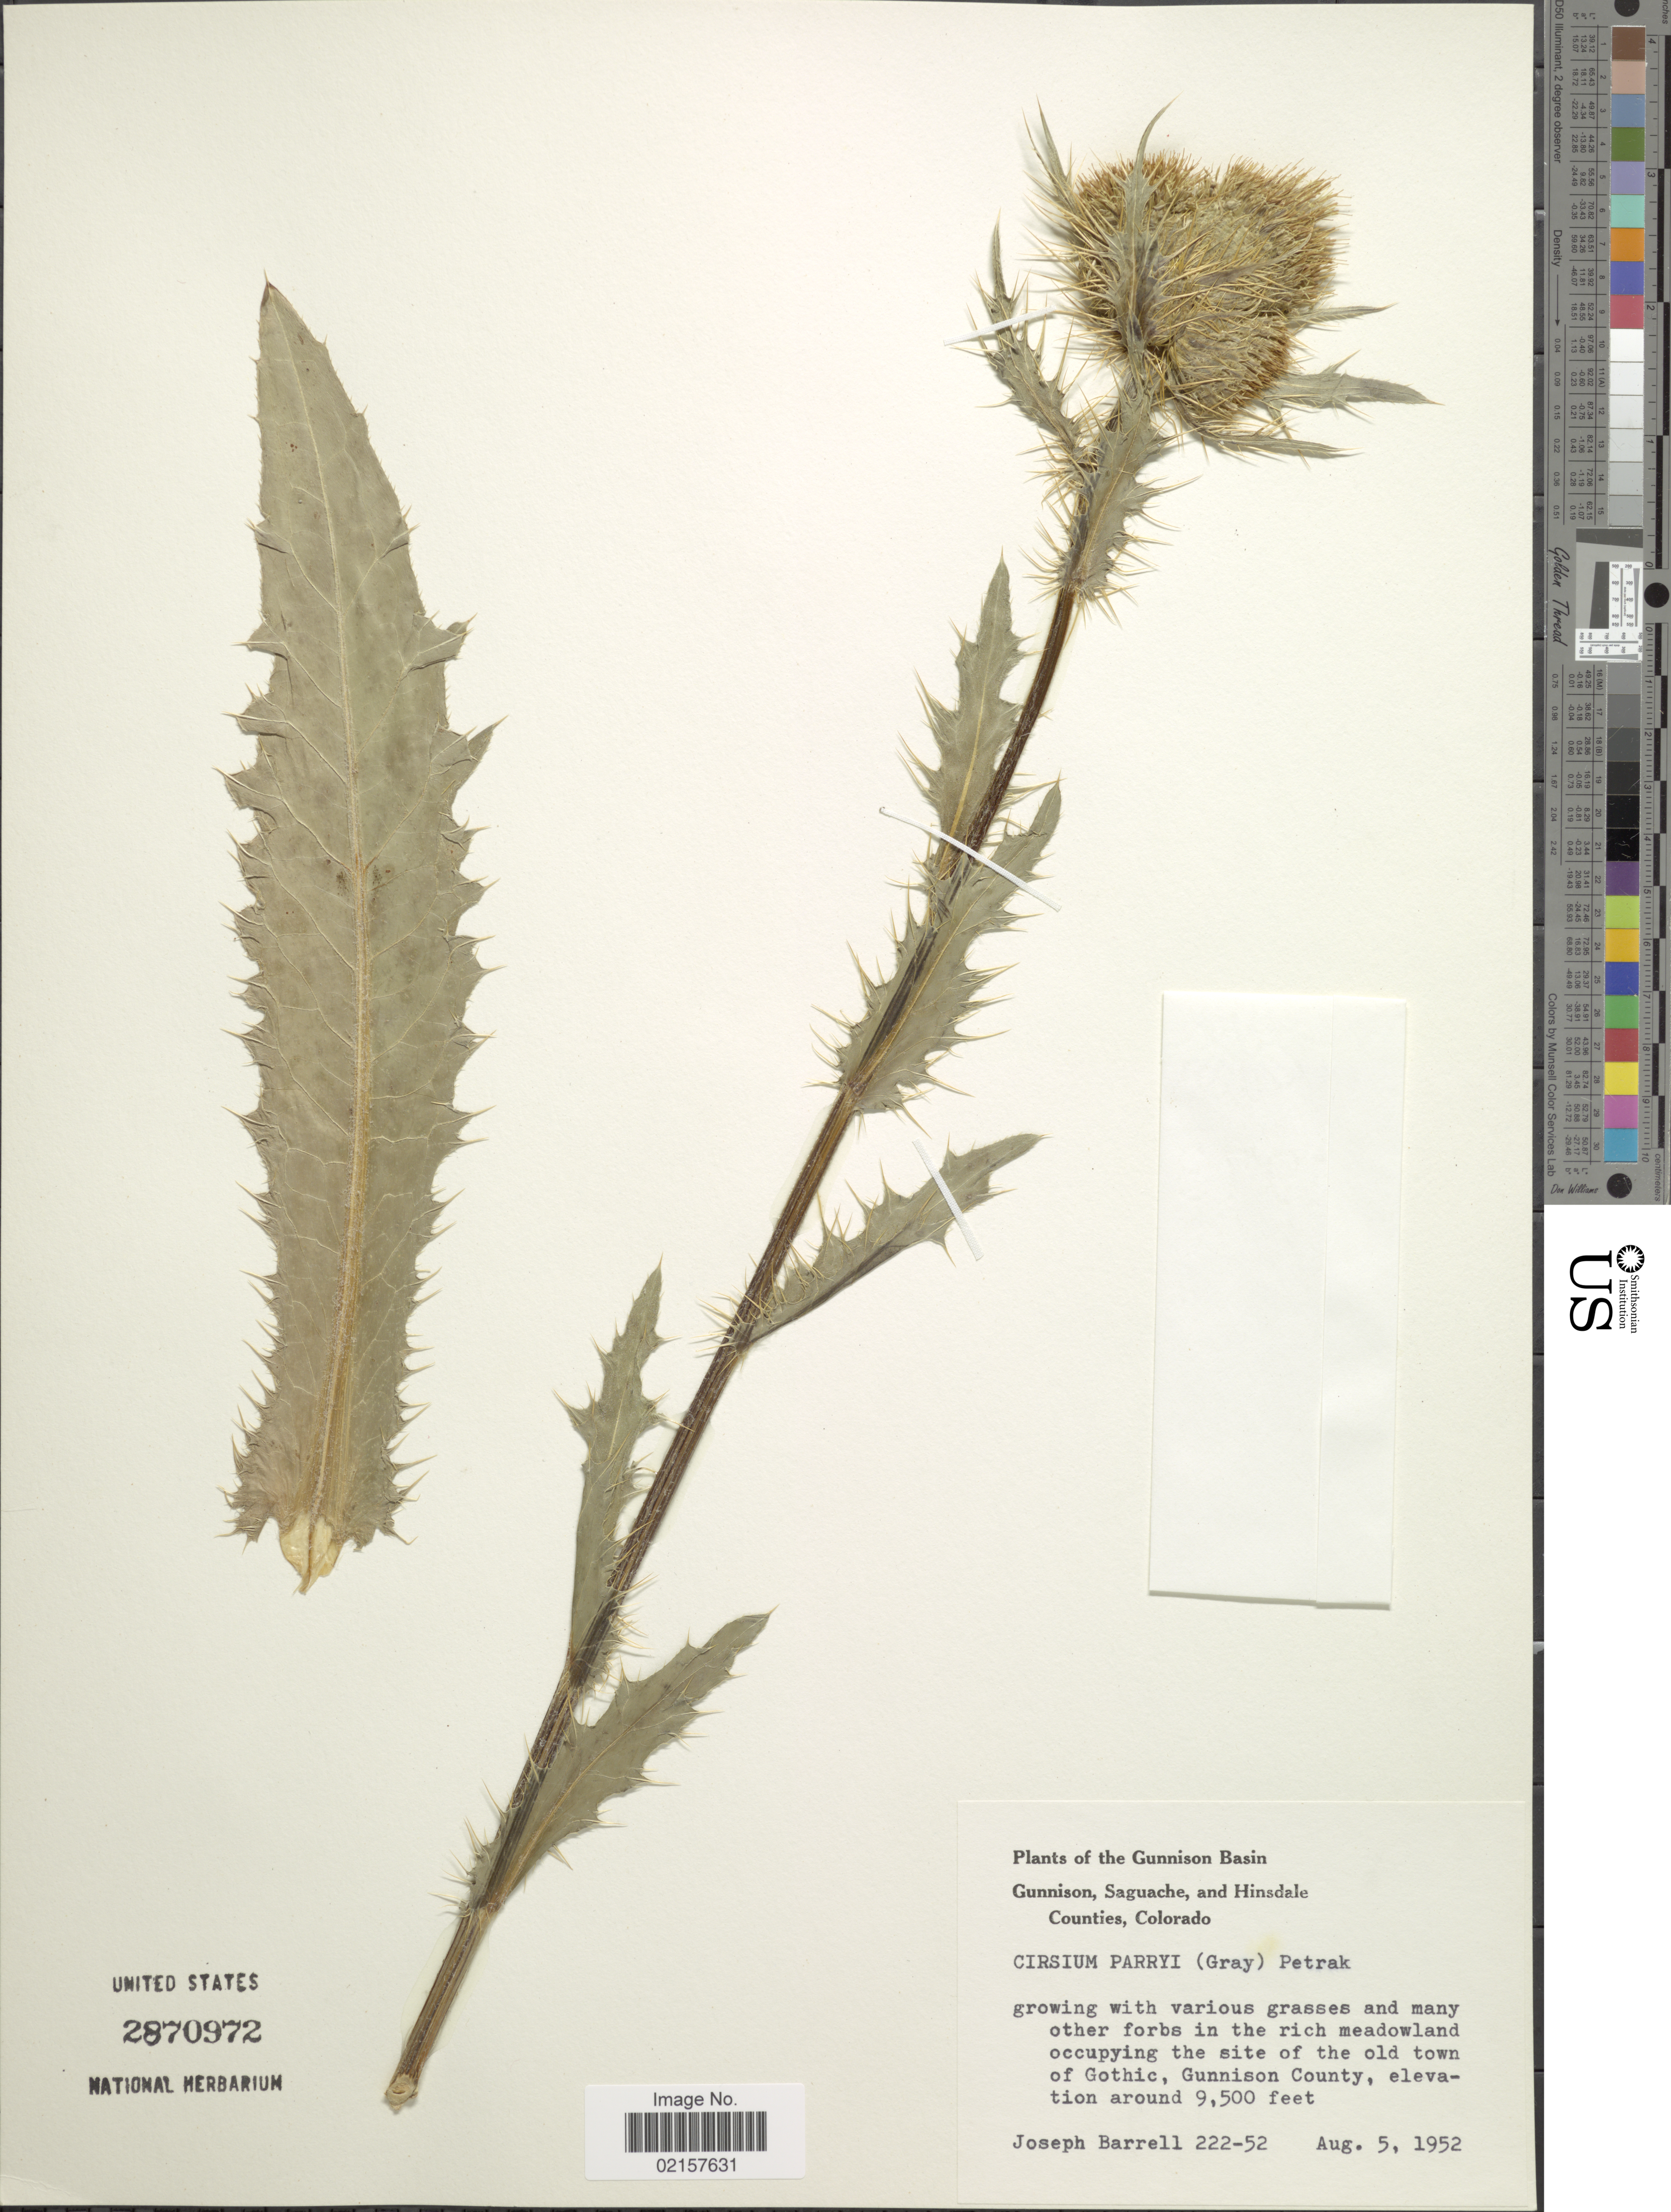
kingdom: Plantae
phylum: Tracheophyta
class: Magnoliopsida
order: Asterales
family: Asteraceae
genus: Cirsium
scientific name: Cirsium parryi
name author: (A. Gray) Petr.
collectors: J. Barrell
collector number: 222-52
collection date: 1952-08-05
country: United States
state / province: Colorado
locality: Gunnison Basin, Gunnison, Saguache, and Hinsdale Counties, growing with various grasses and many other forbs in raich meadowland occupying the site of the old town of Gothic, Gunnison County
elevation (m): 2896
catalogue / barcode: US 2870972